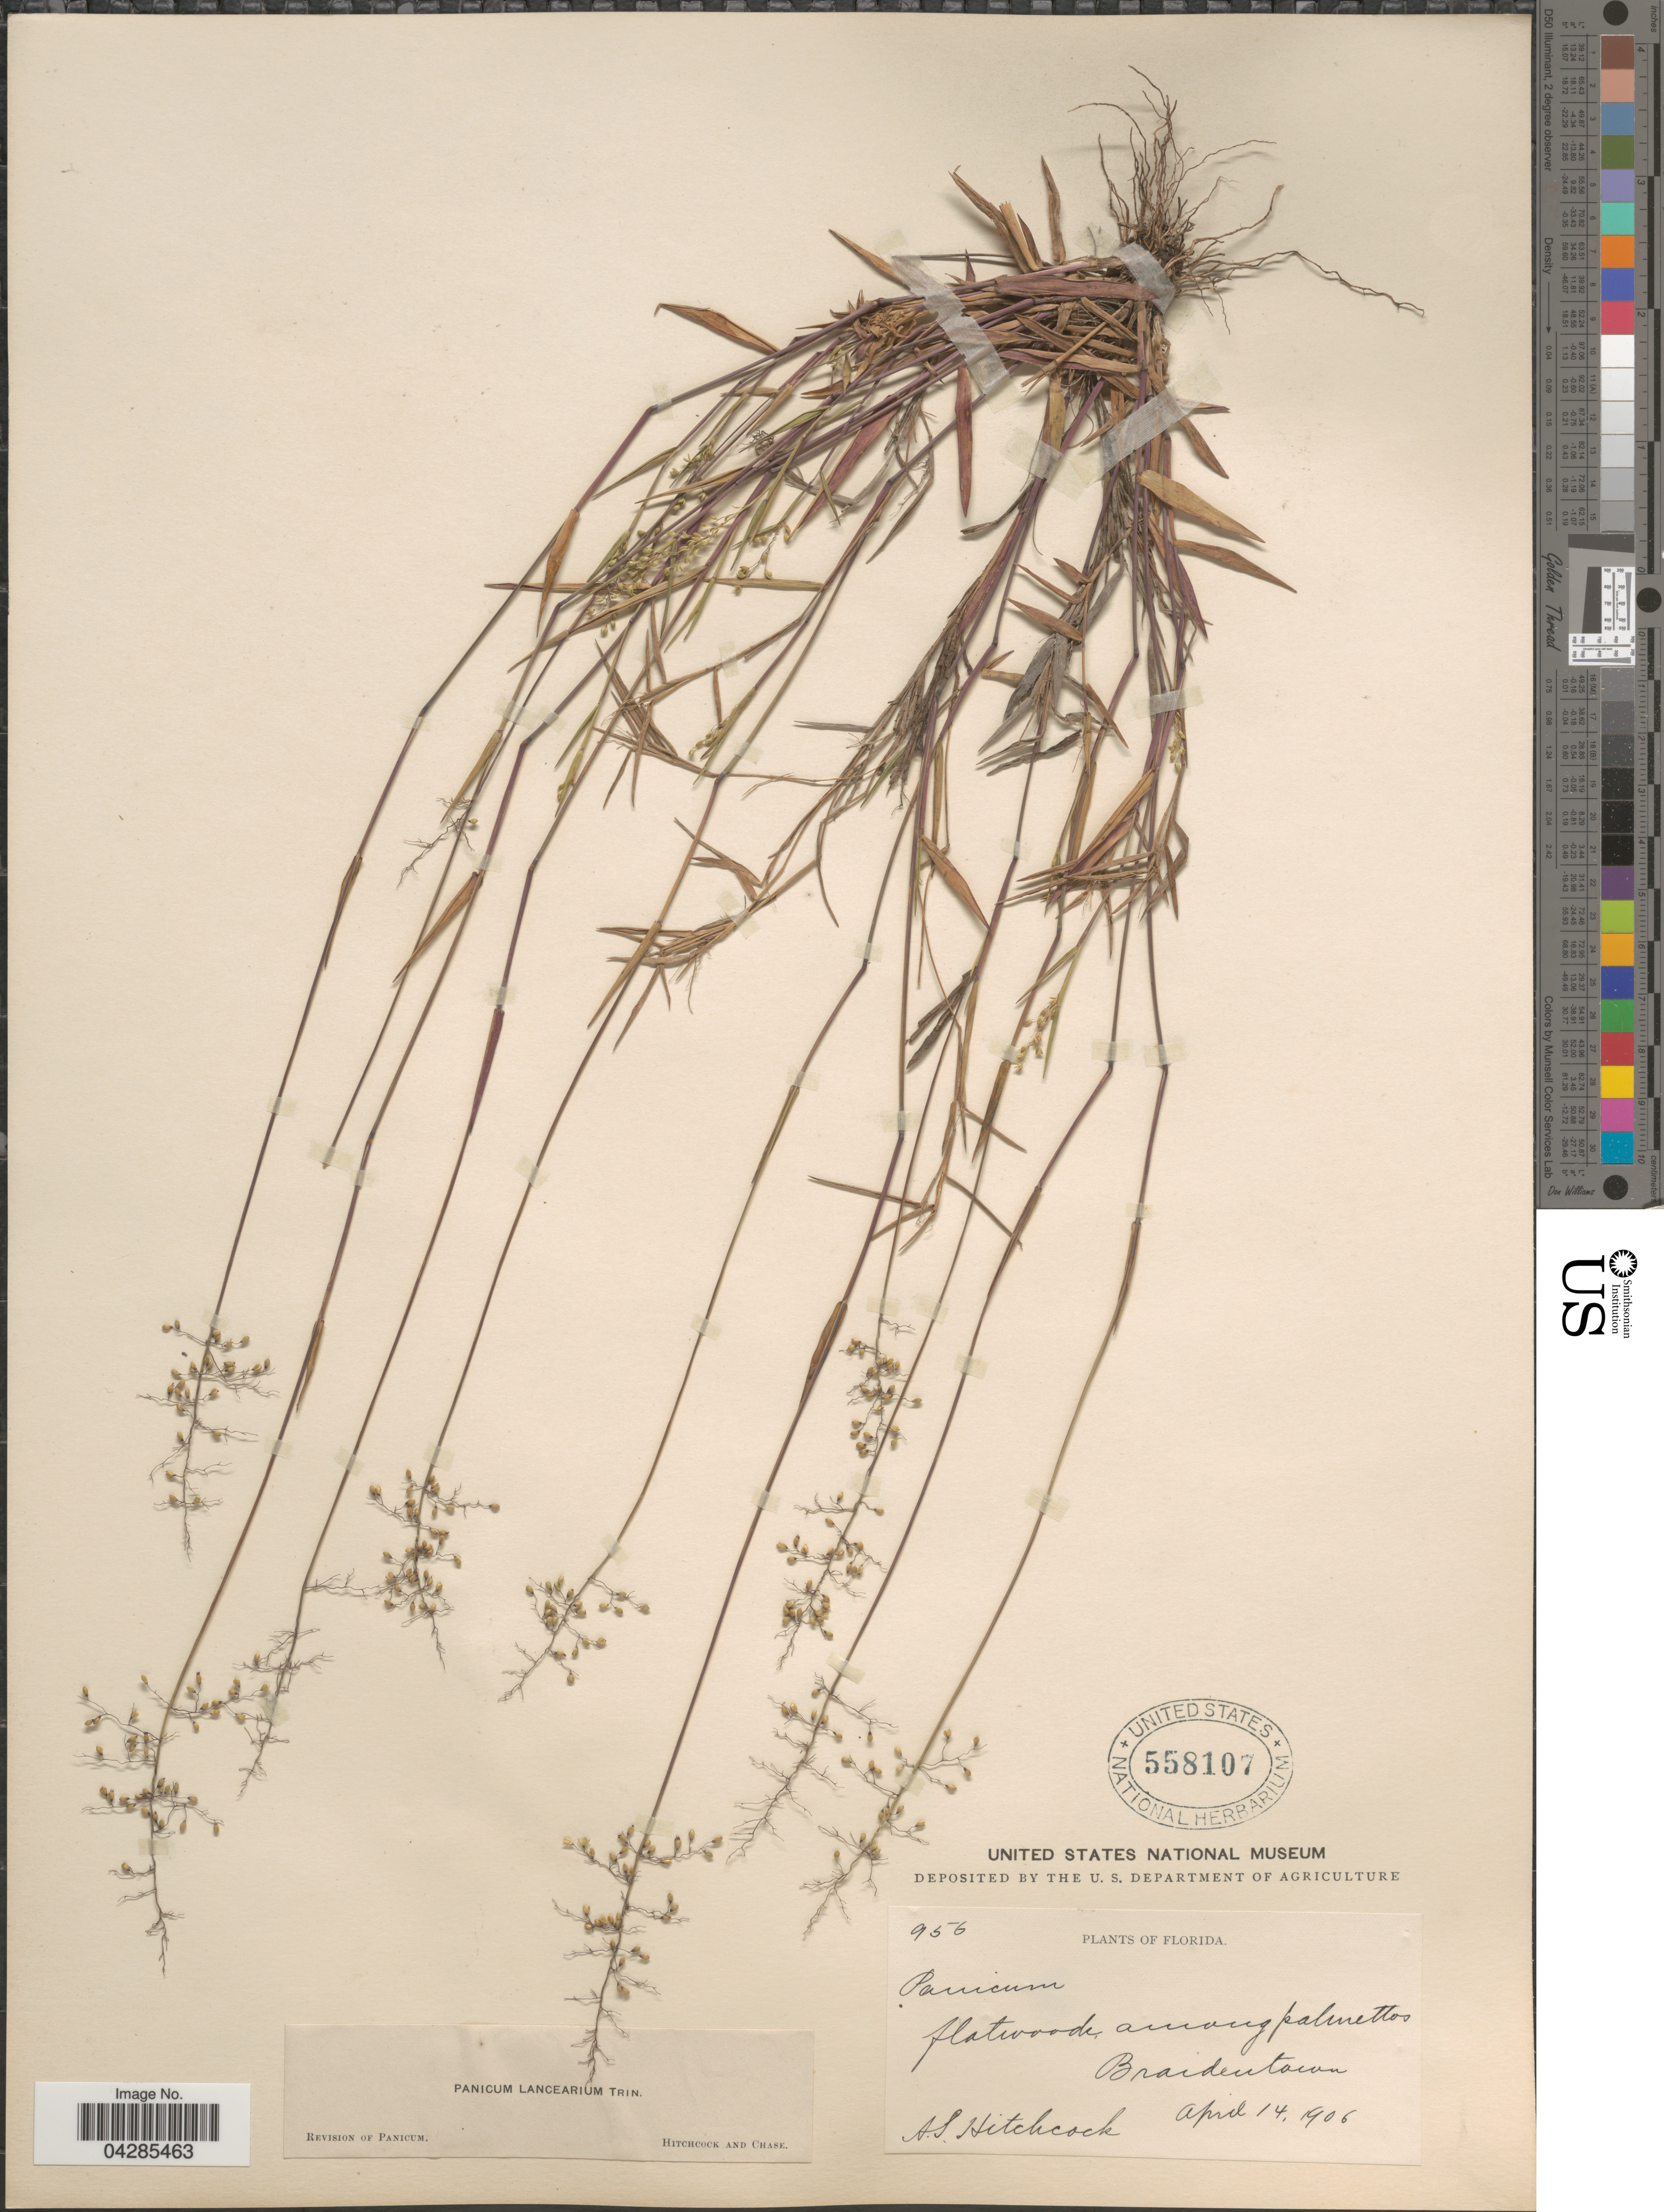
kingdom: Plantae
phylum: Tracheophyta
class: Liliopsida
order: Poales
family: Poaceae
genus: Dichanthelium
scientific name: Dichanthelium portoricense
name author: (Desv. ex Ham.) B.F. Hansen & Wunderlin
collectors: A. S. Hitchcock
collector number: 956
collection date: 1906-04-14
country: United States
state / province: Florida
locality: Braidentown.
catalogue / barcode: US 558107